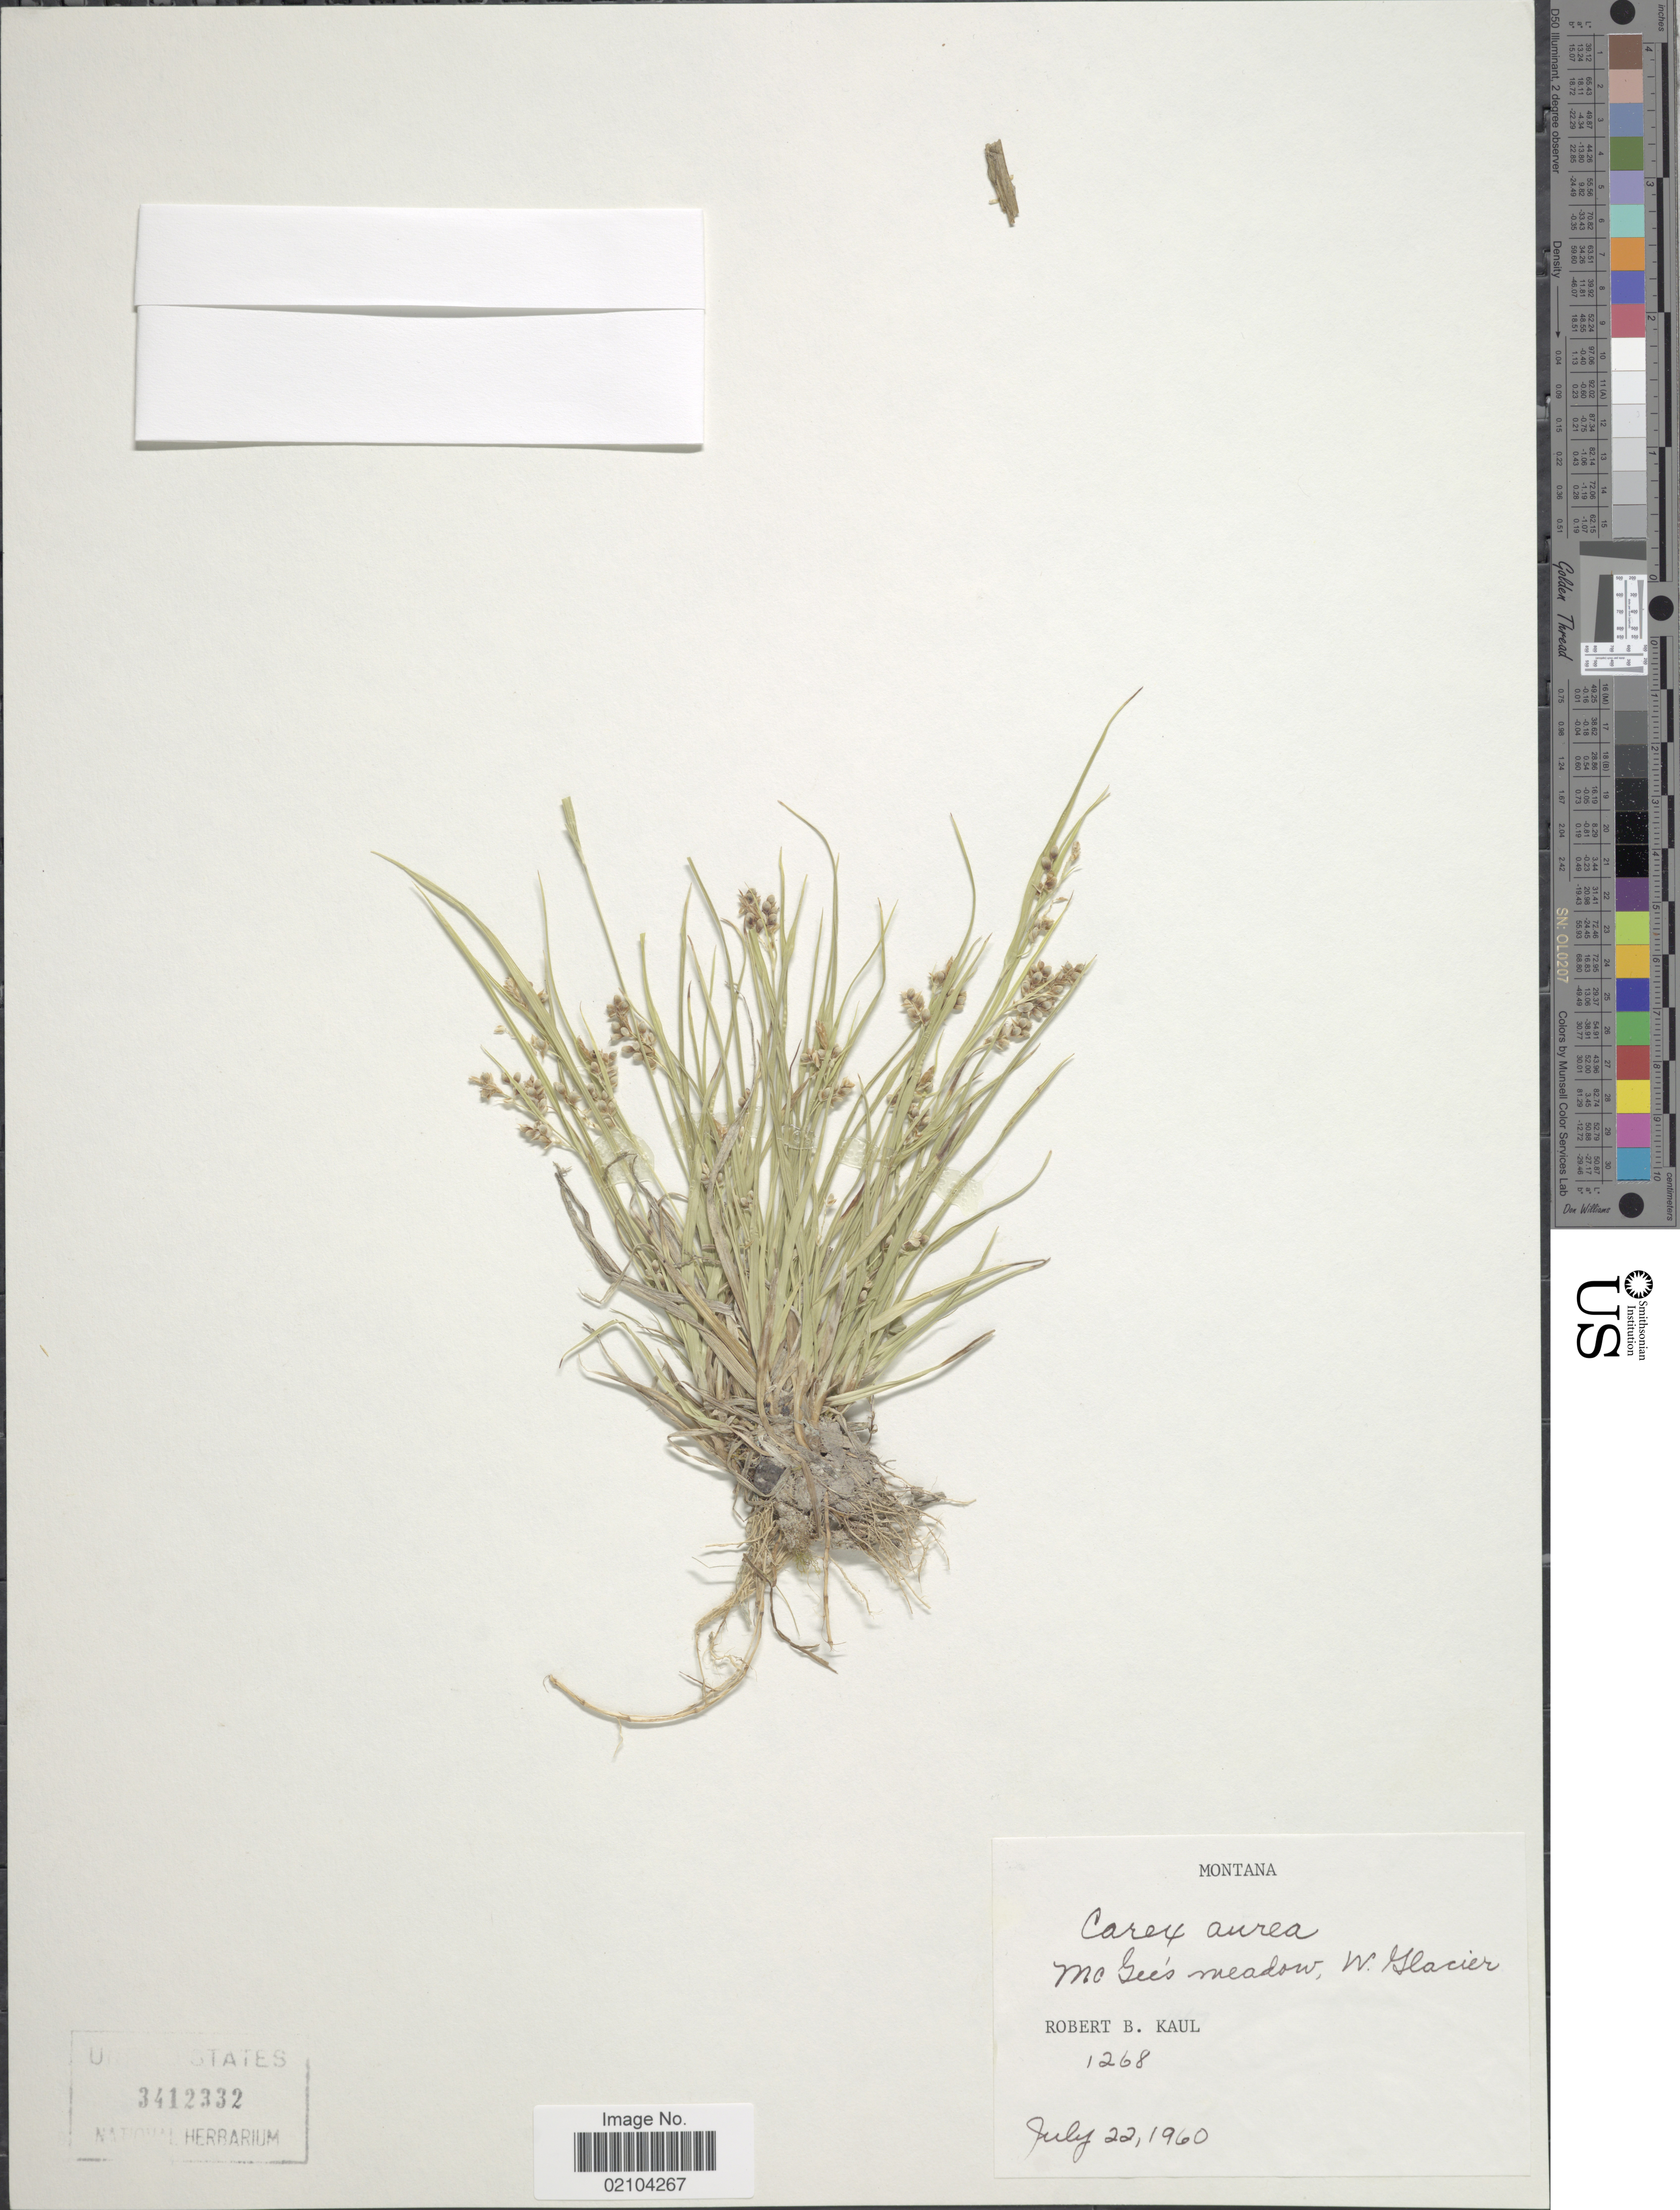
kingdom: Plantae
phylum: Tracheophyta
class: Liliopsida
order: Poales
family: Cyperaceae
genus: Carex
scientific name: Carex aurea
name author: Nutt.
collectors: R. Kaul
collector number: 1268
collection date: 1960-07-22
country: United States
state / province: Montana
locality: Mc Gees meadow, W. Glacier. Montana.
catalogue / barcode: US 3412332